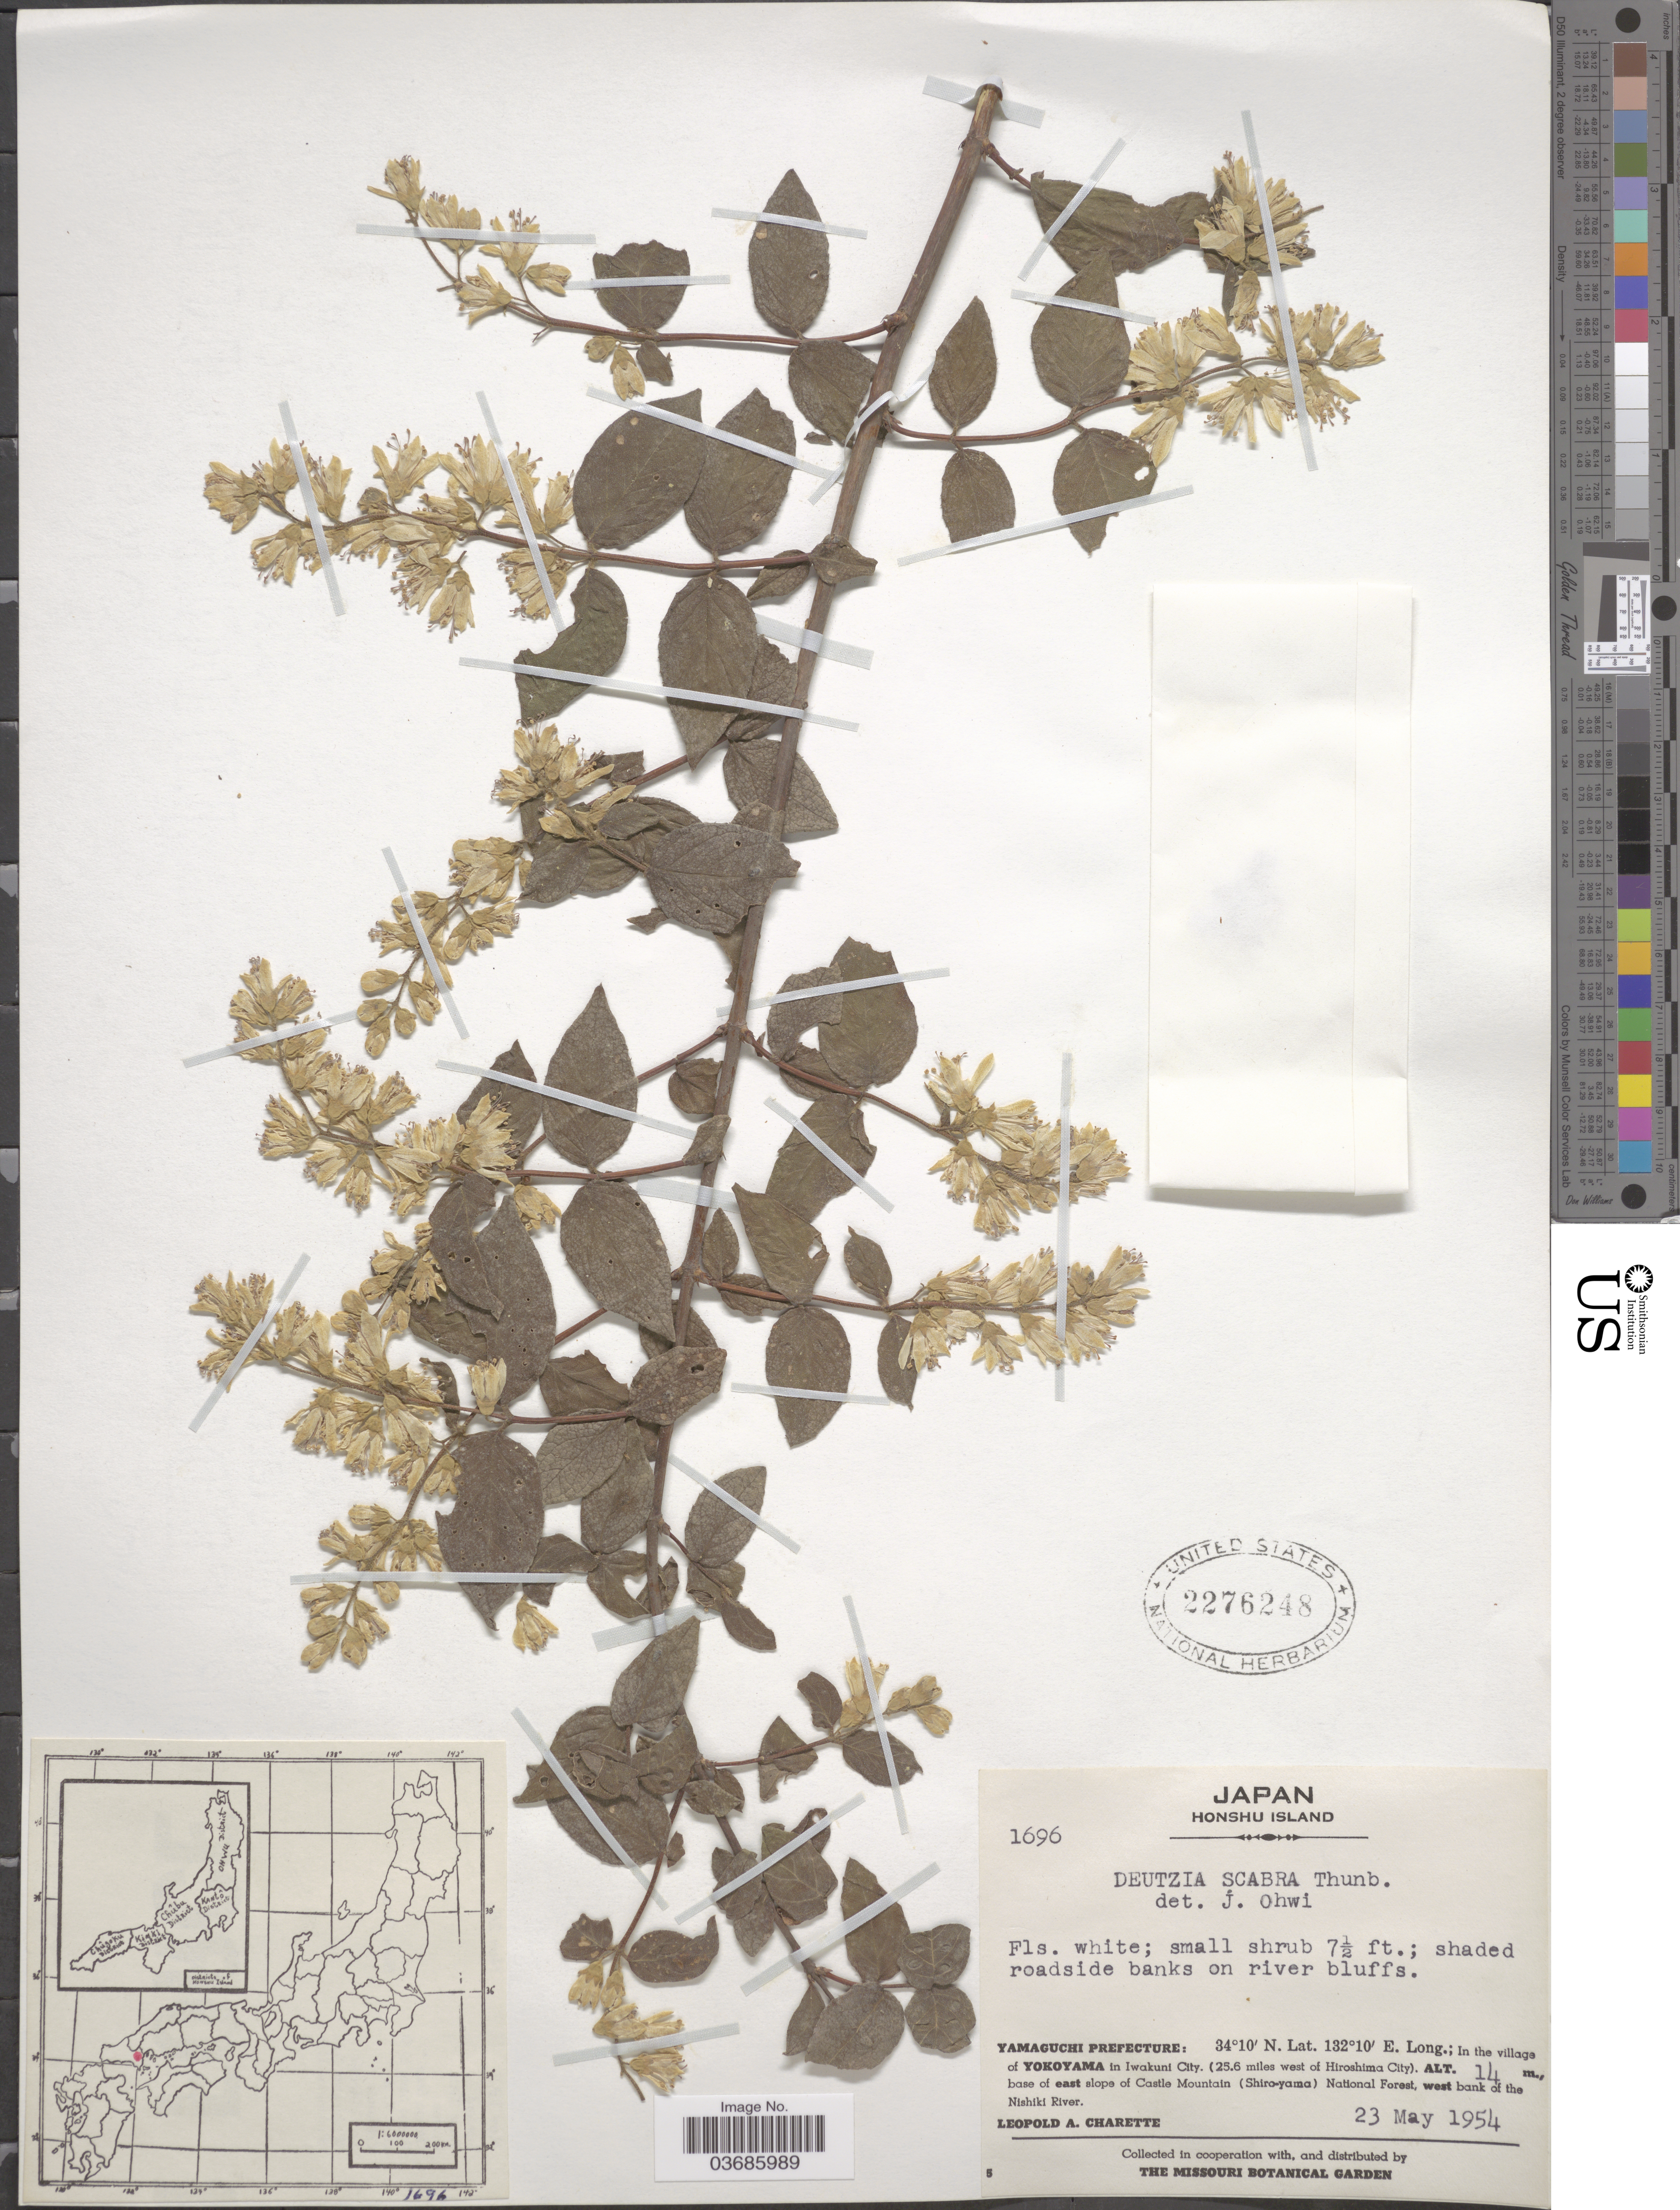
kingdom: Plantae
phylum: Tracheophyta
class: Magnoliopsida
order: Cornales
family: Hydrangeaceae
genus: Deutzia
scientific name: Deutzia scabra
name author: Thunb.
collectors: L. A. Charette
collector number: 1696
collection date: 1954-05-23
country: Japan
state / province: Yamaguti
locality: Honshu Island. Yamaguchi Prefecture: In the village of Yokoyama in Iwakuni City. (25.6 miles west of Hiroshima City). Base of east slope of Castle Mountain (Shiro-yama) National Forest, west bank of the Nishiki River.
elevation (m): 14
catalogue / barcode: US 2276248